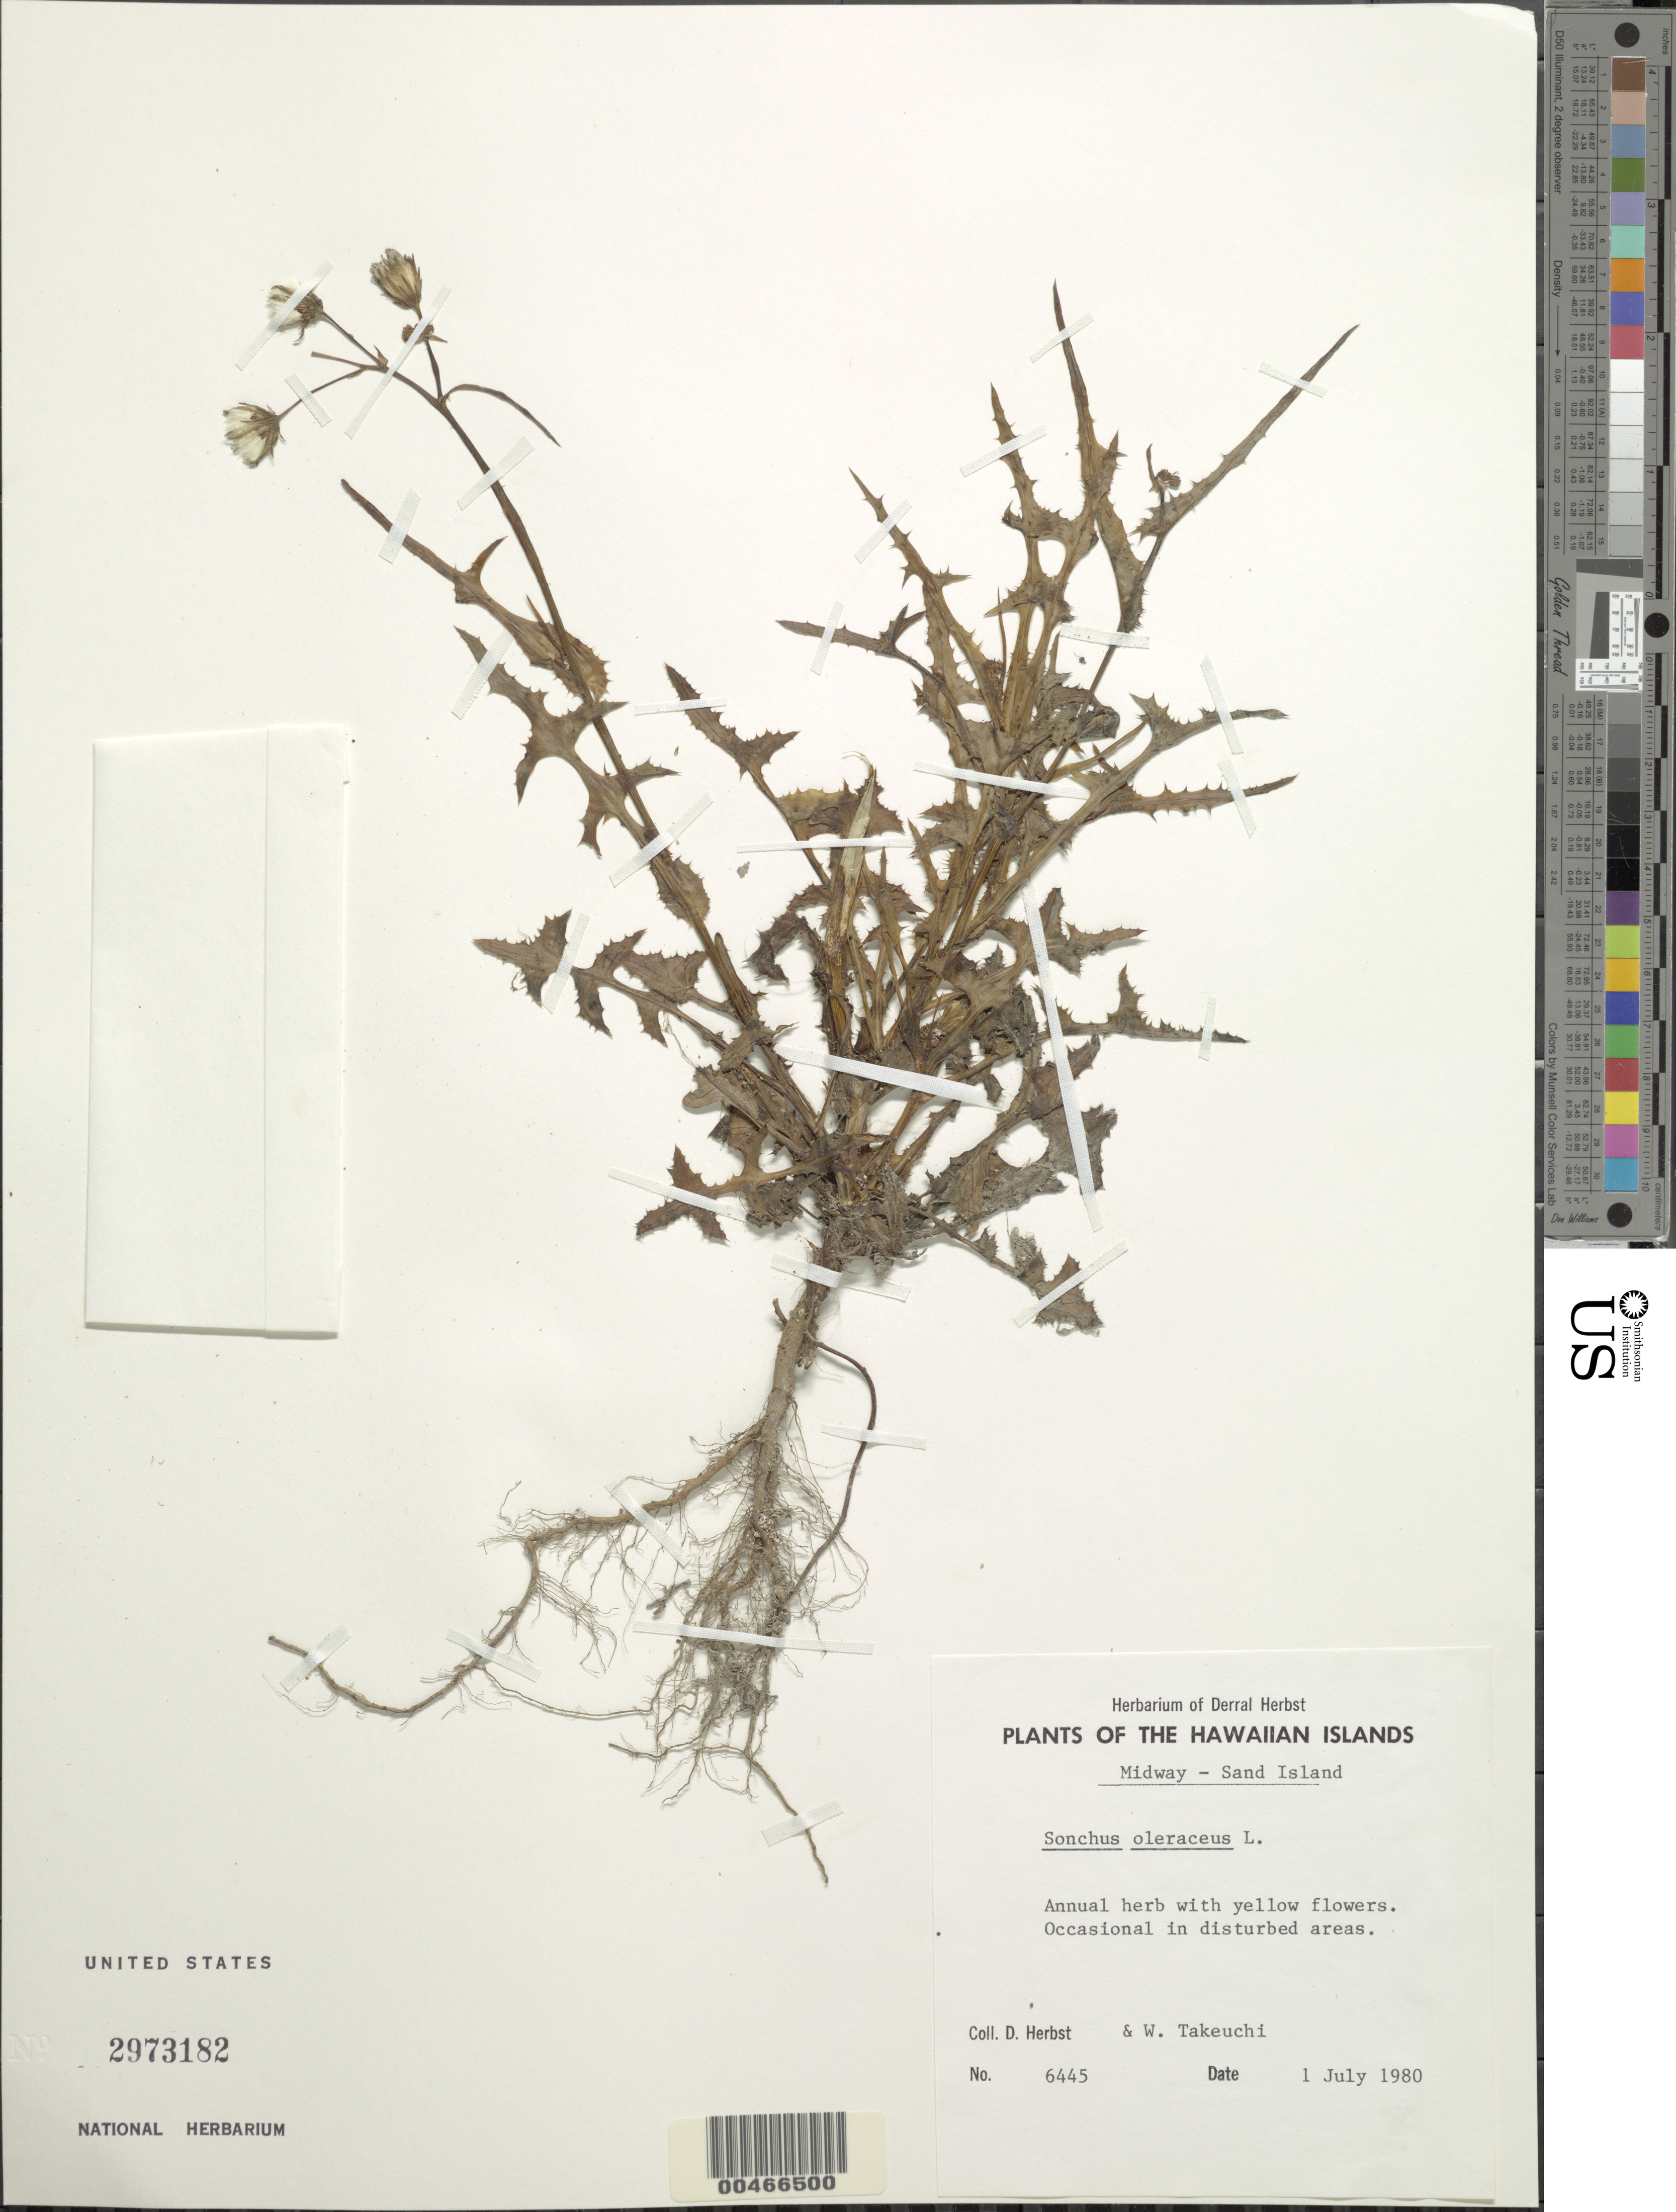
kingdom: Plantae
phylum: Tracheophyta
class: Magnoliopsida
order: Asterales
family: Asteraceae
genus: Sonchus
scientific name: Sonchus oleraceus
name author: L.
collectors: D. R. Herbst & W. N. Takeuchi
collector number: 6445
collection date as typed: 1 Jul 1980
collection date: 1980-07-01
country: U.S. Administered Pacific Islands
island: Midway Atoll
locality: Midway, Sand Islet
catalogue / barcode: US 2973182